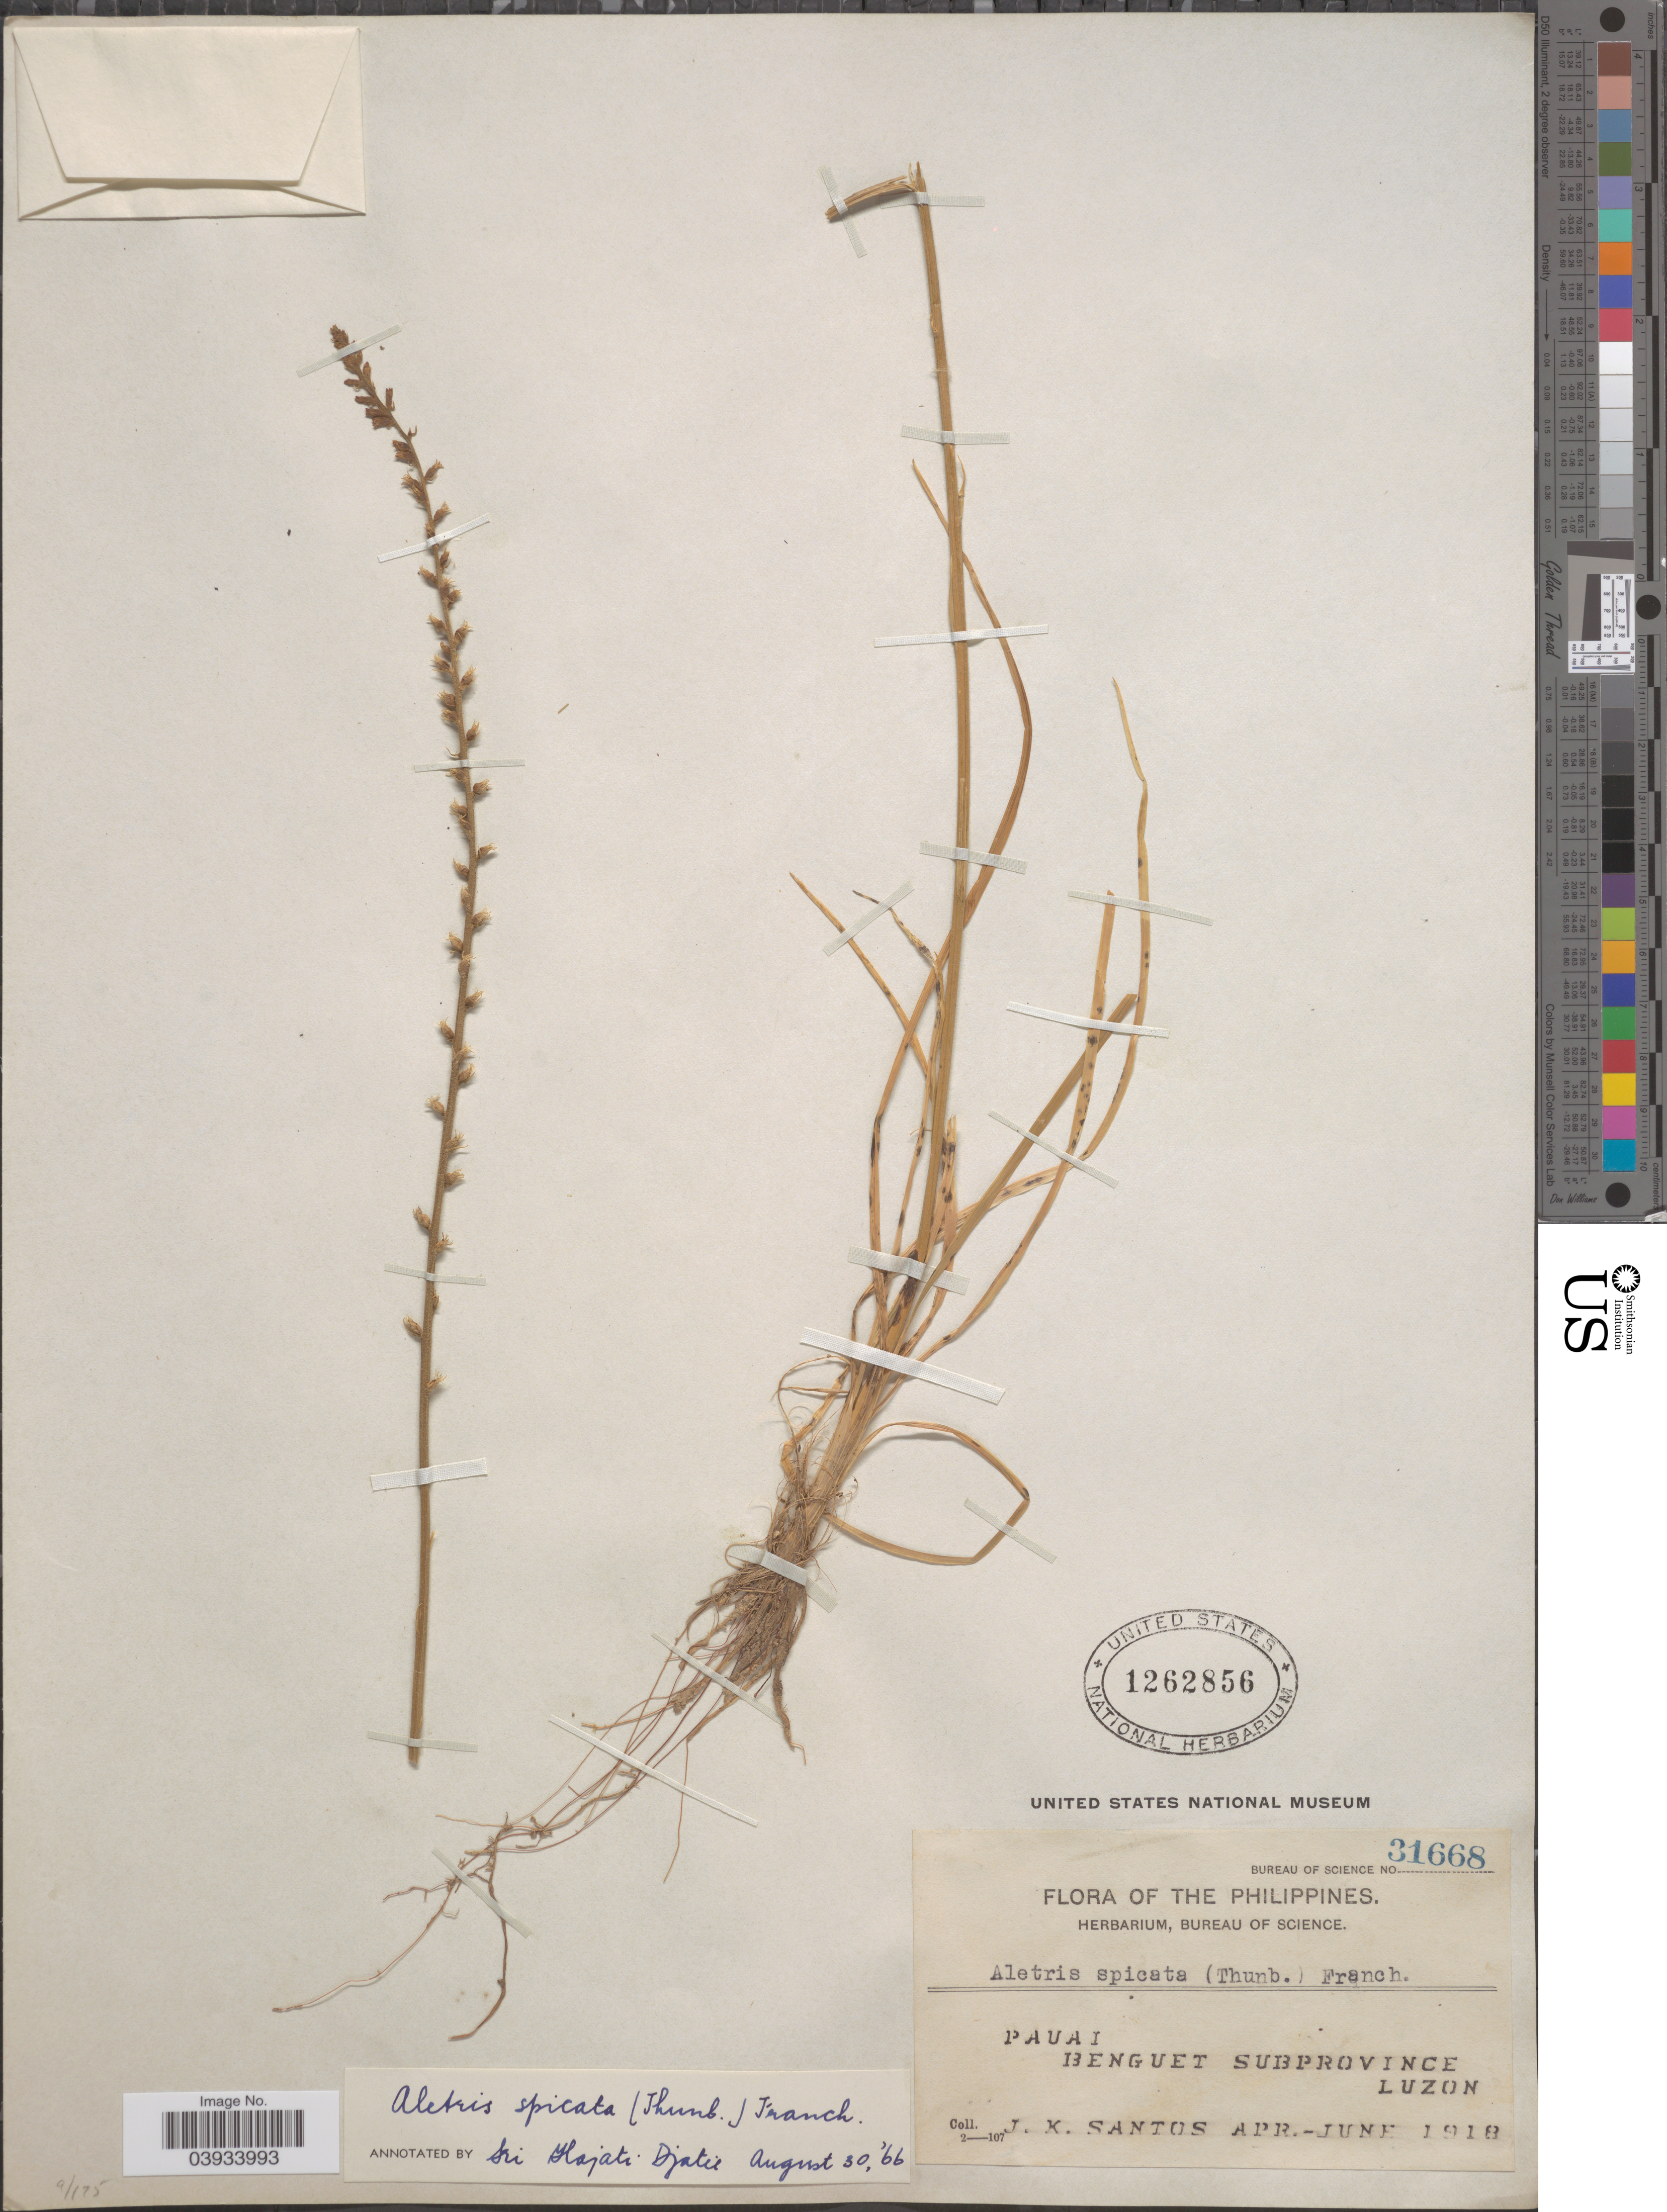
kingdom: Plantae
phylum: Tracheophyta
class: Liliopsida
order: Dioscoreales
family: Nartheciaceae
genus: Aletris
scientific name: Aletris spicata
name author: (Thunb.) Franch.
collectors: J. K. Santos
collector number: Bureau of Science 31668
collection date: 1918-04/1918-06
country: Philippines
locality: Pauai, Benguet Subprovince, Luzon.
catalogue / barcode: US 1262856